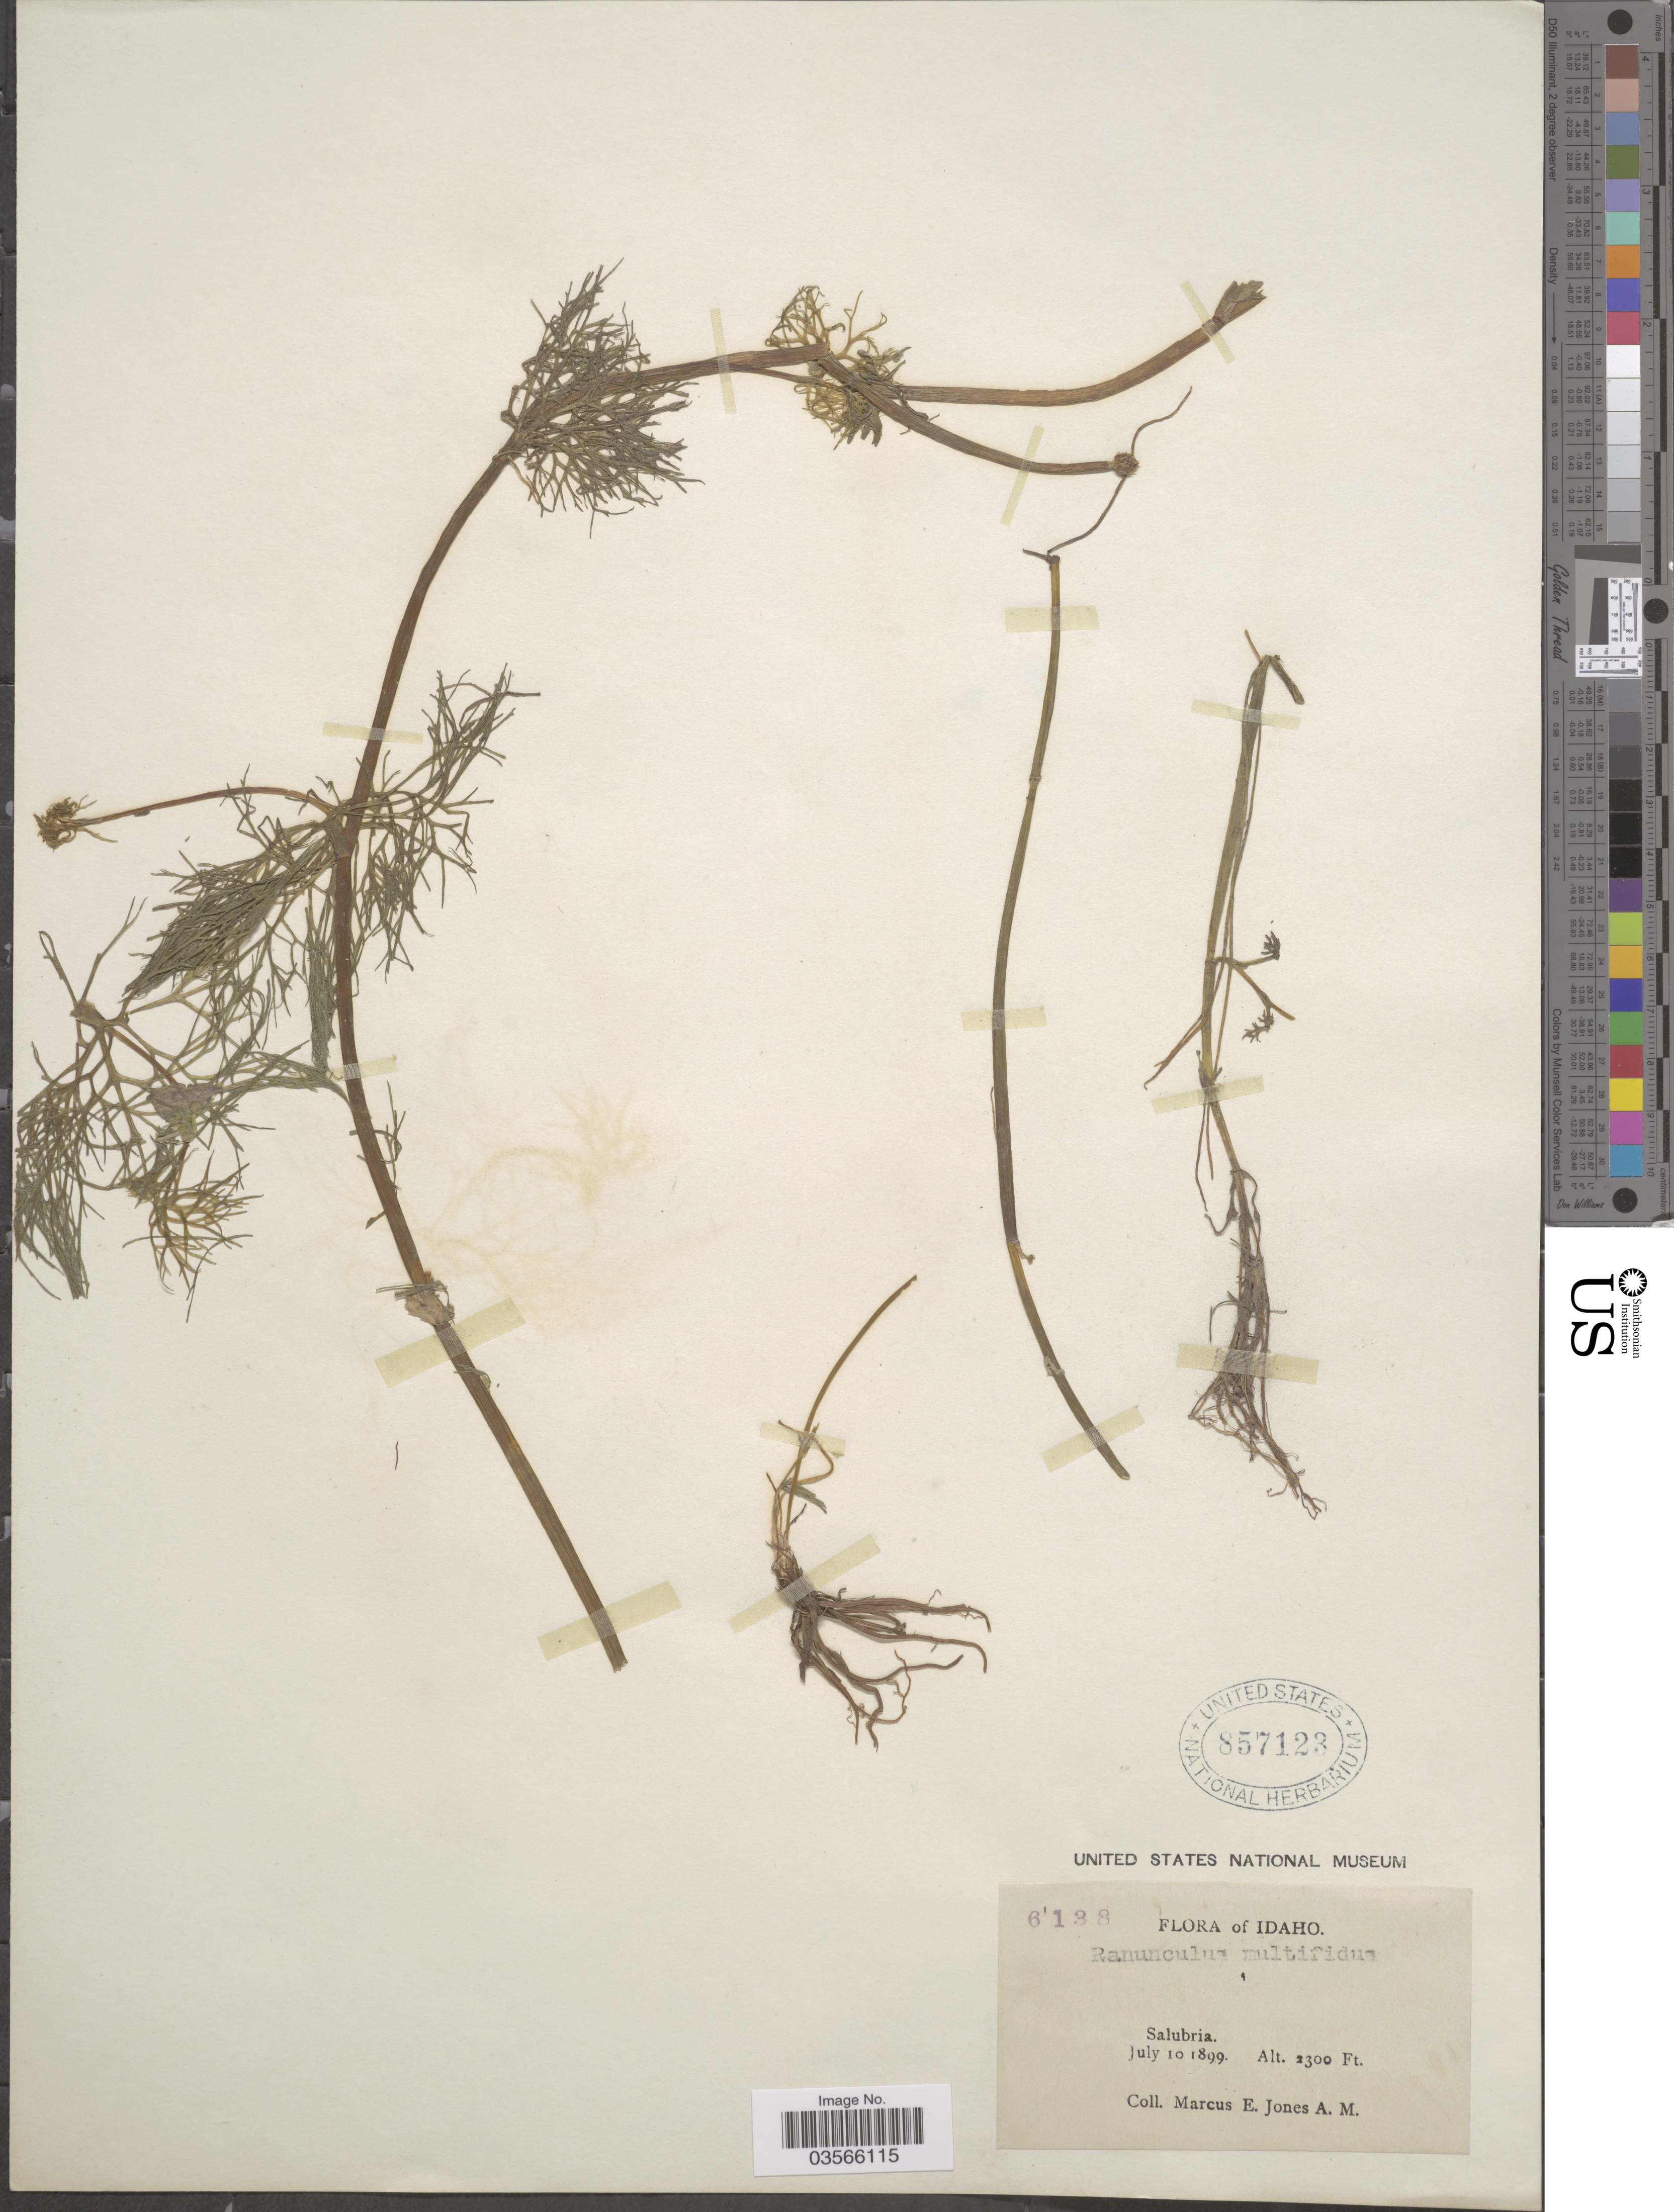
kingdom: Plantae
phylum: Tracheophyta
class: Magnoliopsida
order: Ranunculales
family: Ranunculaceae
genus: Ranunculus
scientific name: Ranunculus flabellaris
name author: Raf.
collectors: M. E. Jones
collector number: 6138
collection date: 1899-07-10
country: United States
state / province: Idaho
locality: Salubria.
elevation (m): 701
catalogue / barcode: US 857123